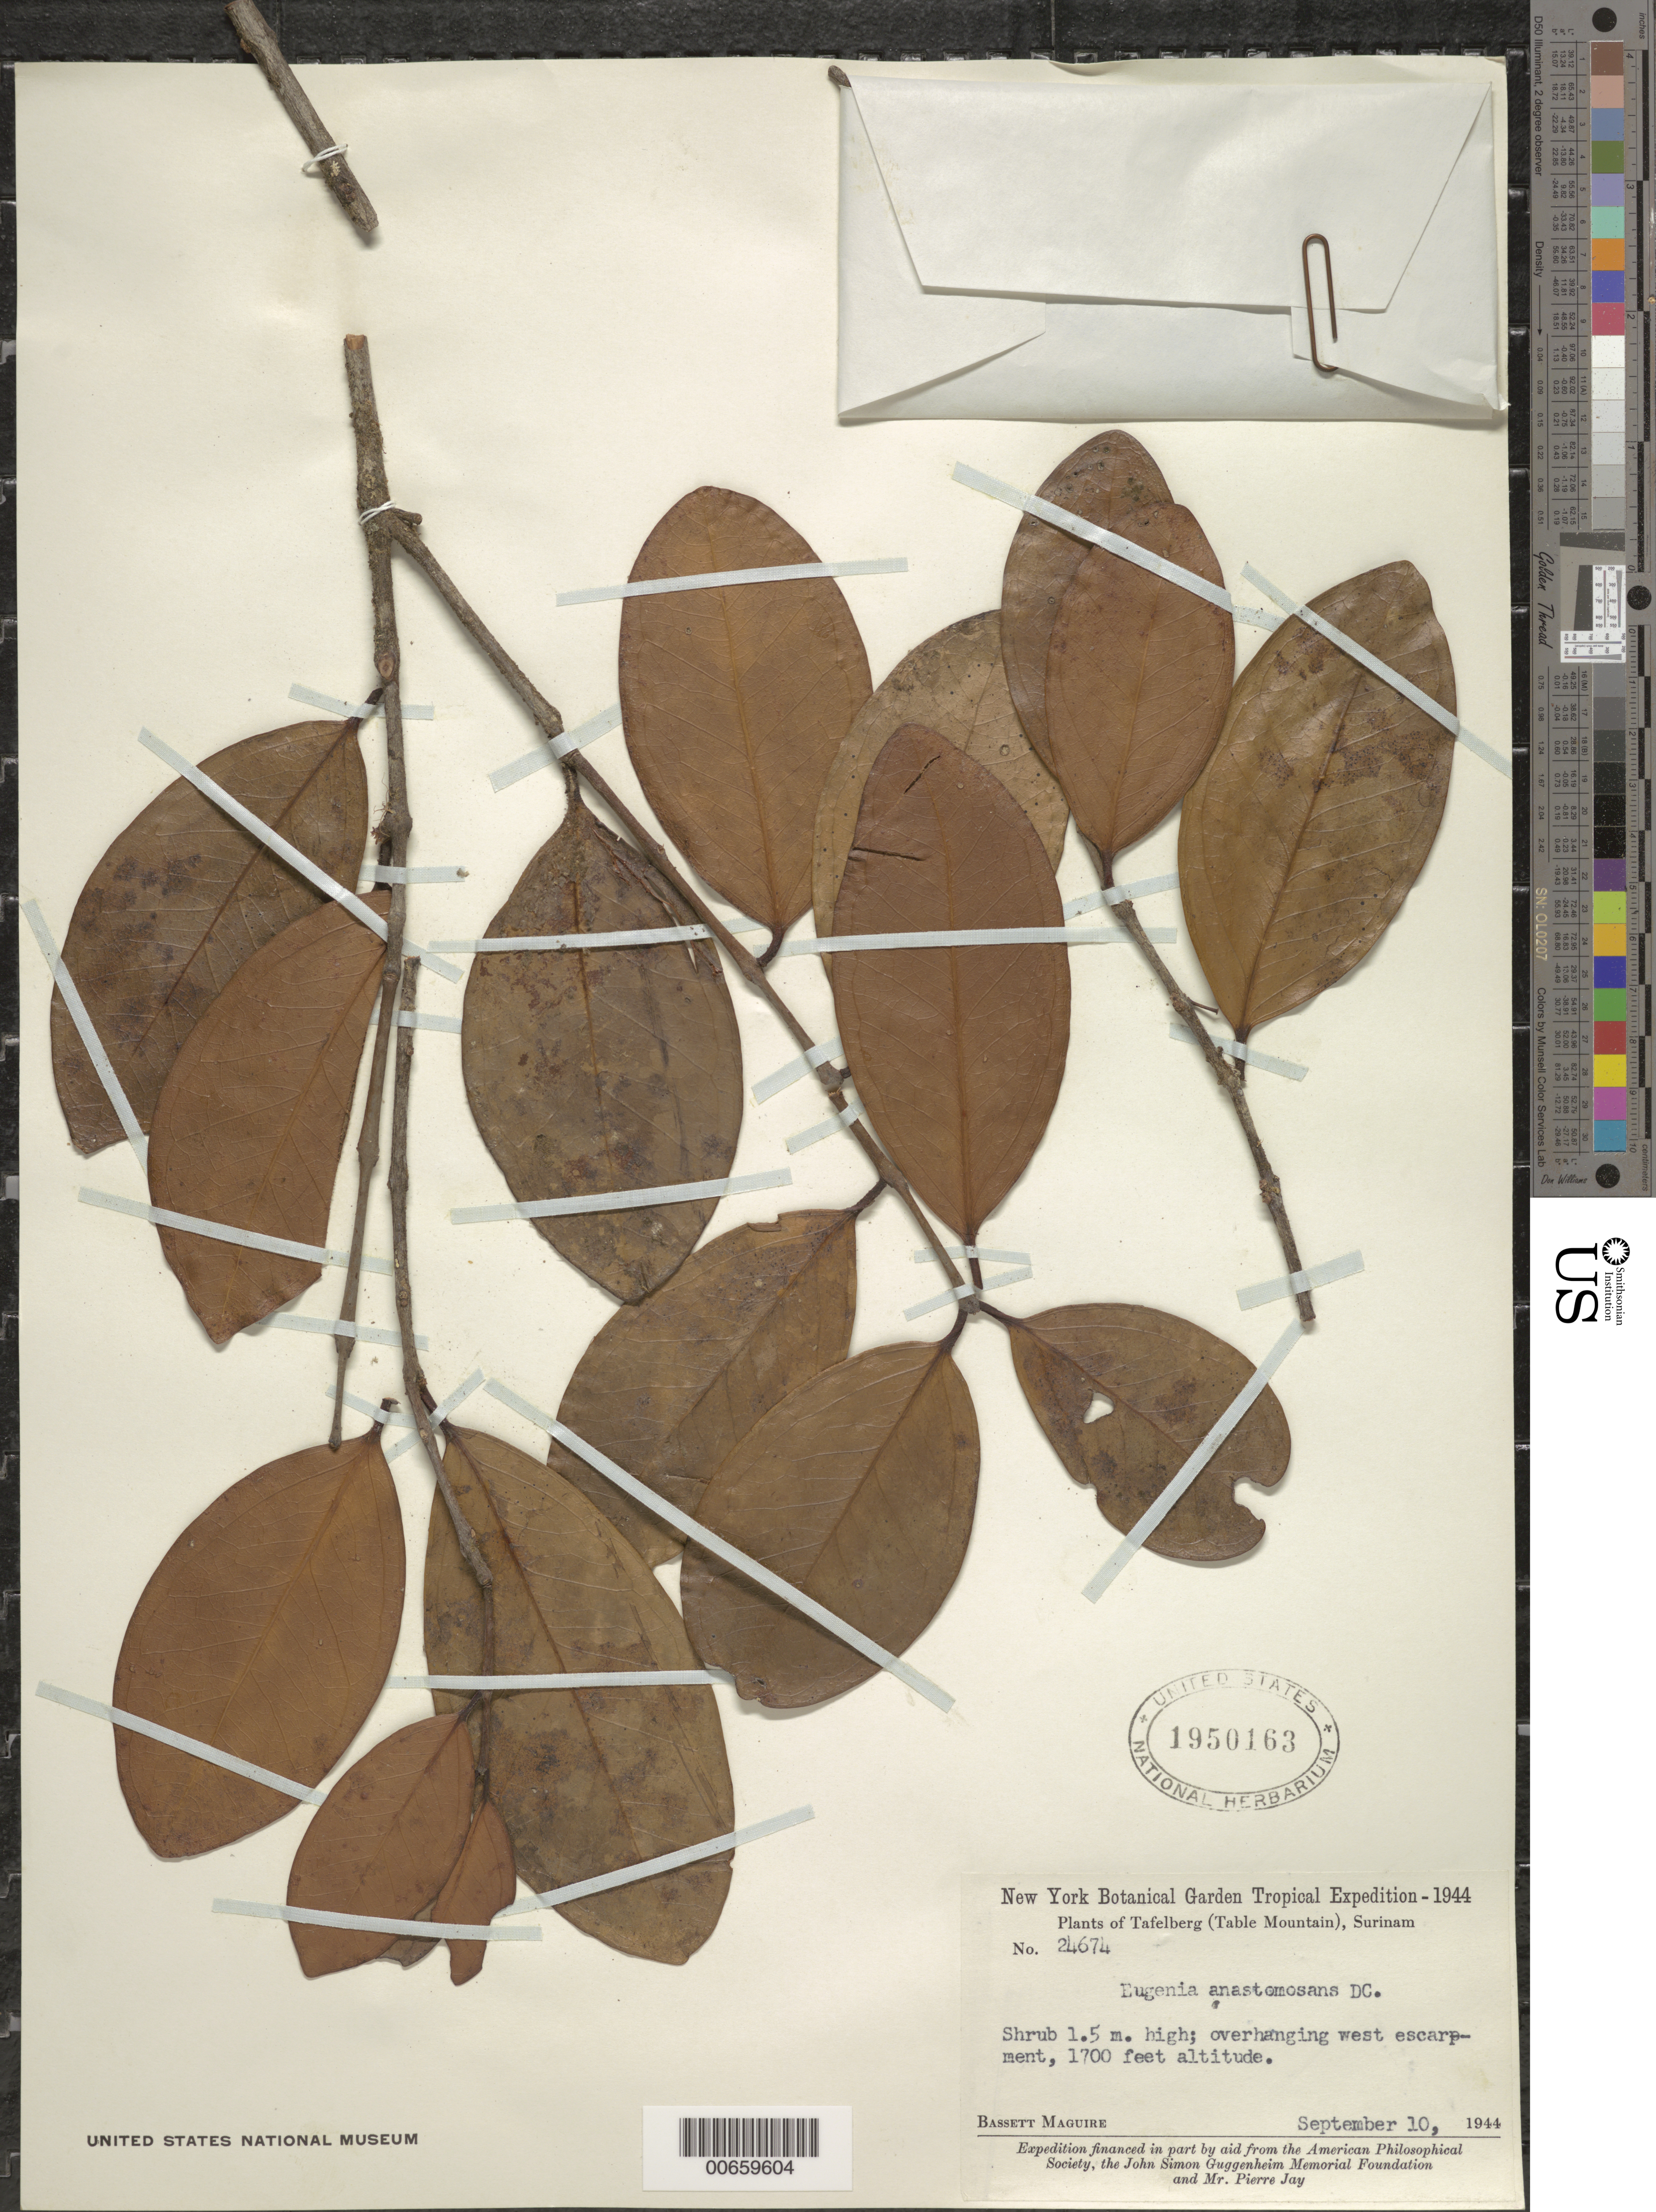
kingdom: Plantae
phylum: Tracheophyta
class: Magnoliopsida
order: Myrtales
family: Myrtaceae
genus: Eugenia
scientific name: Eugenia anastomosans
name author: DC.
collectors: B. Maguire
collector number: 24674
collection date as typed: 10-Sep-44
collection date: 1944-09-10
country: Suriname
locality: Tafelberg (Table Mountain), W escarpment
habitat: Overhanging W escarpment.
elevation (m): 510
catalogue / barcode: US 1950163